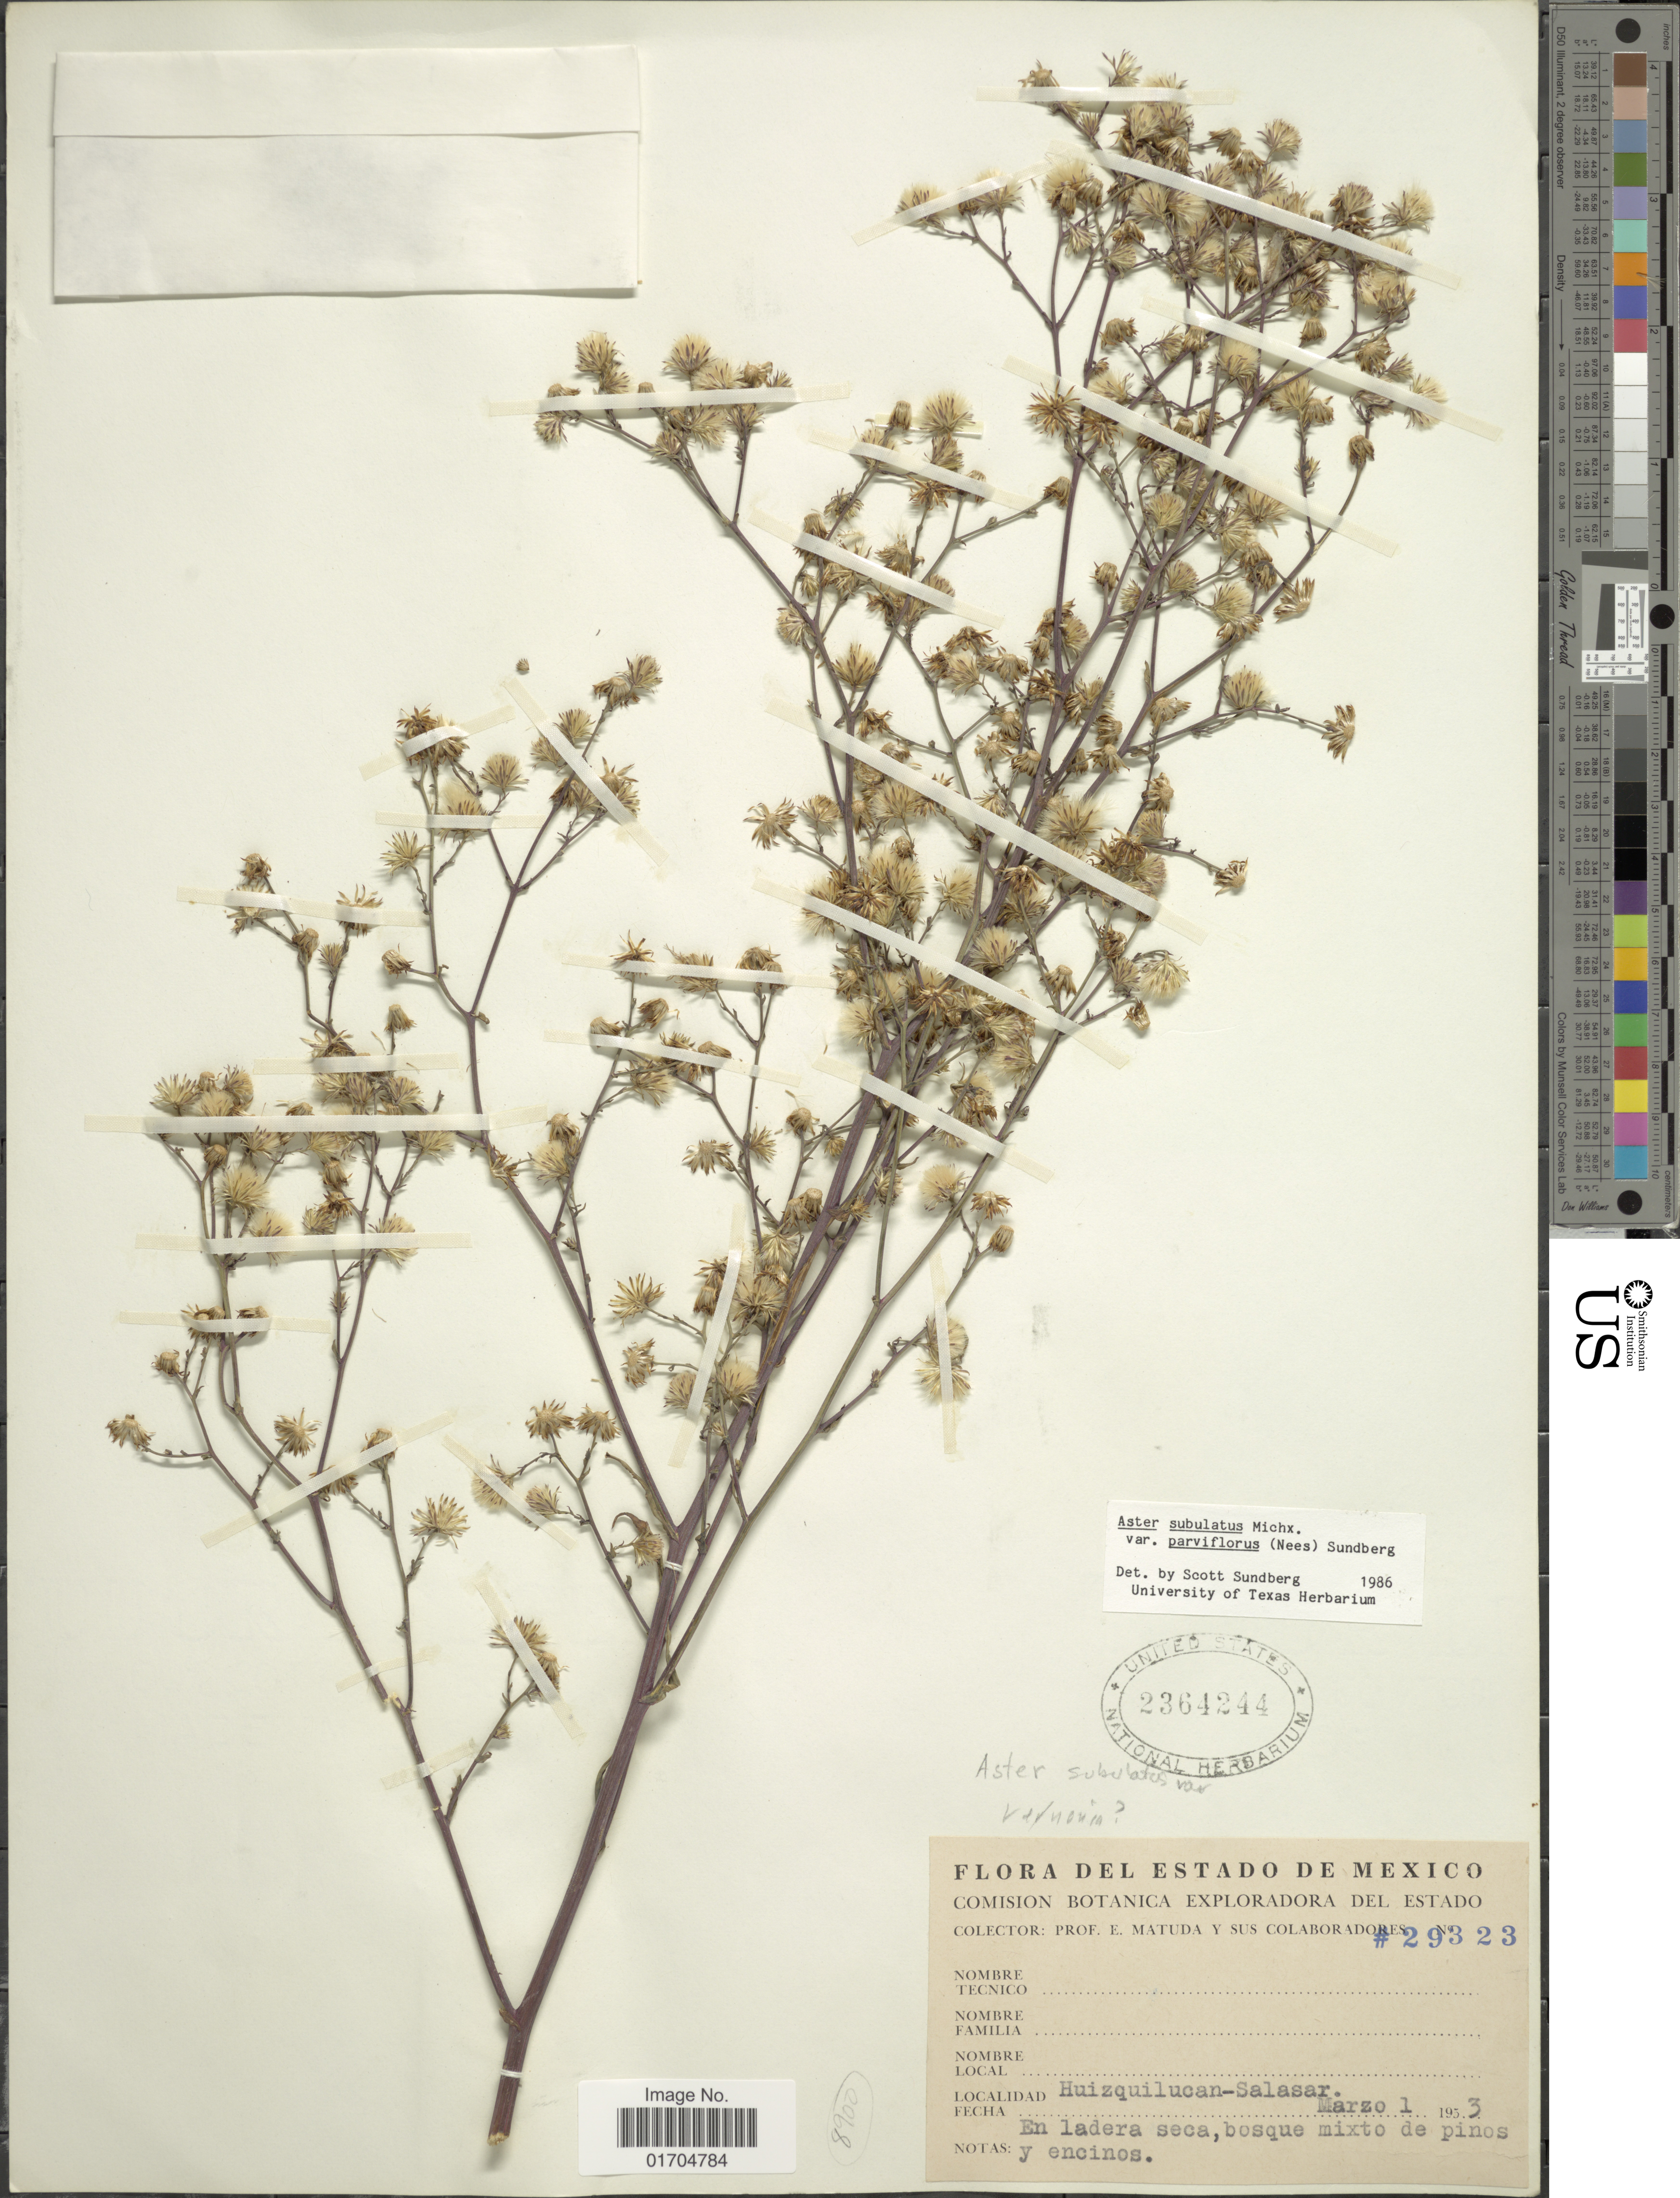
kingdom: Plantae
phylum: Tracheophyta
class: Magnoliopsida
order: Asterales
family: Asteraceae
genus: Symphyotrichum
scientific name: Symphyotrichum subulatum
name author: (Michx.) G.L. Nesom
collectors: E. Matuda & et al.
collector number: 29323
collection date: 1953-03-01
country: Mexico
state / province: México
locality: Huizquilucan - Salasar, En ladera seca, bosque mixto de pinos y encinos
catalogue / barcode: US 2364244